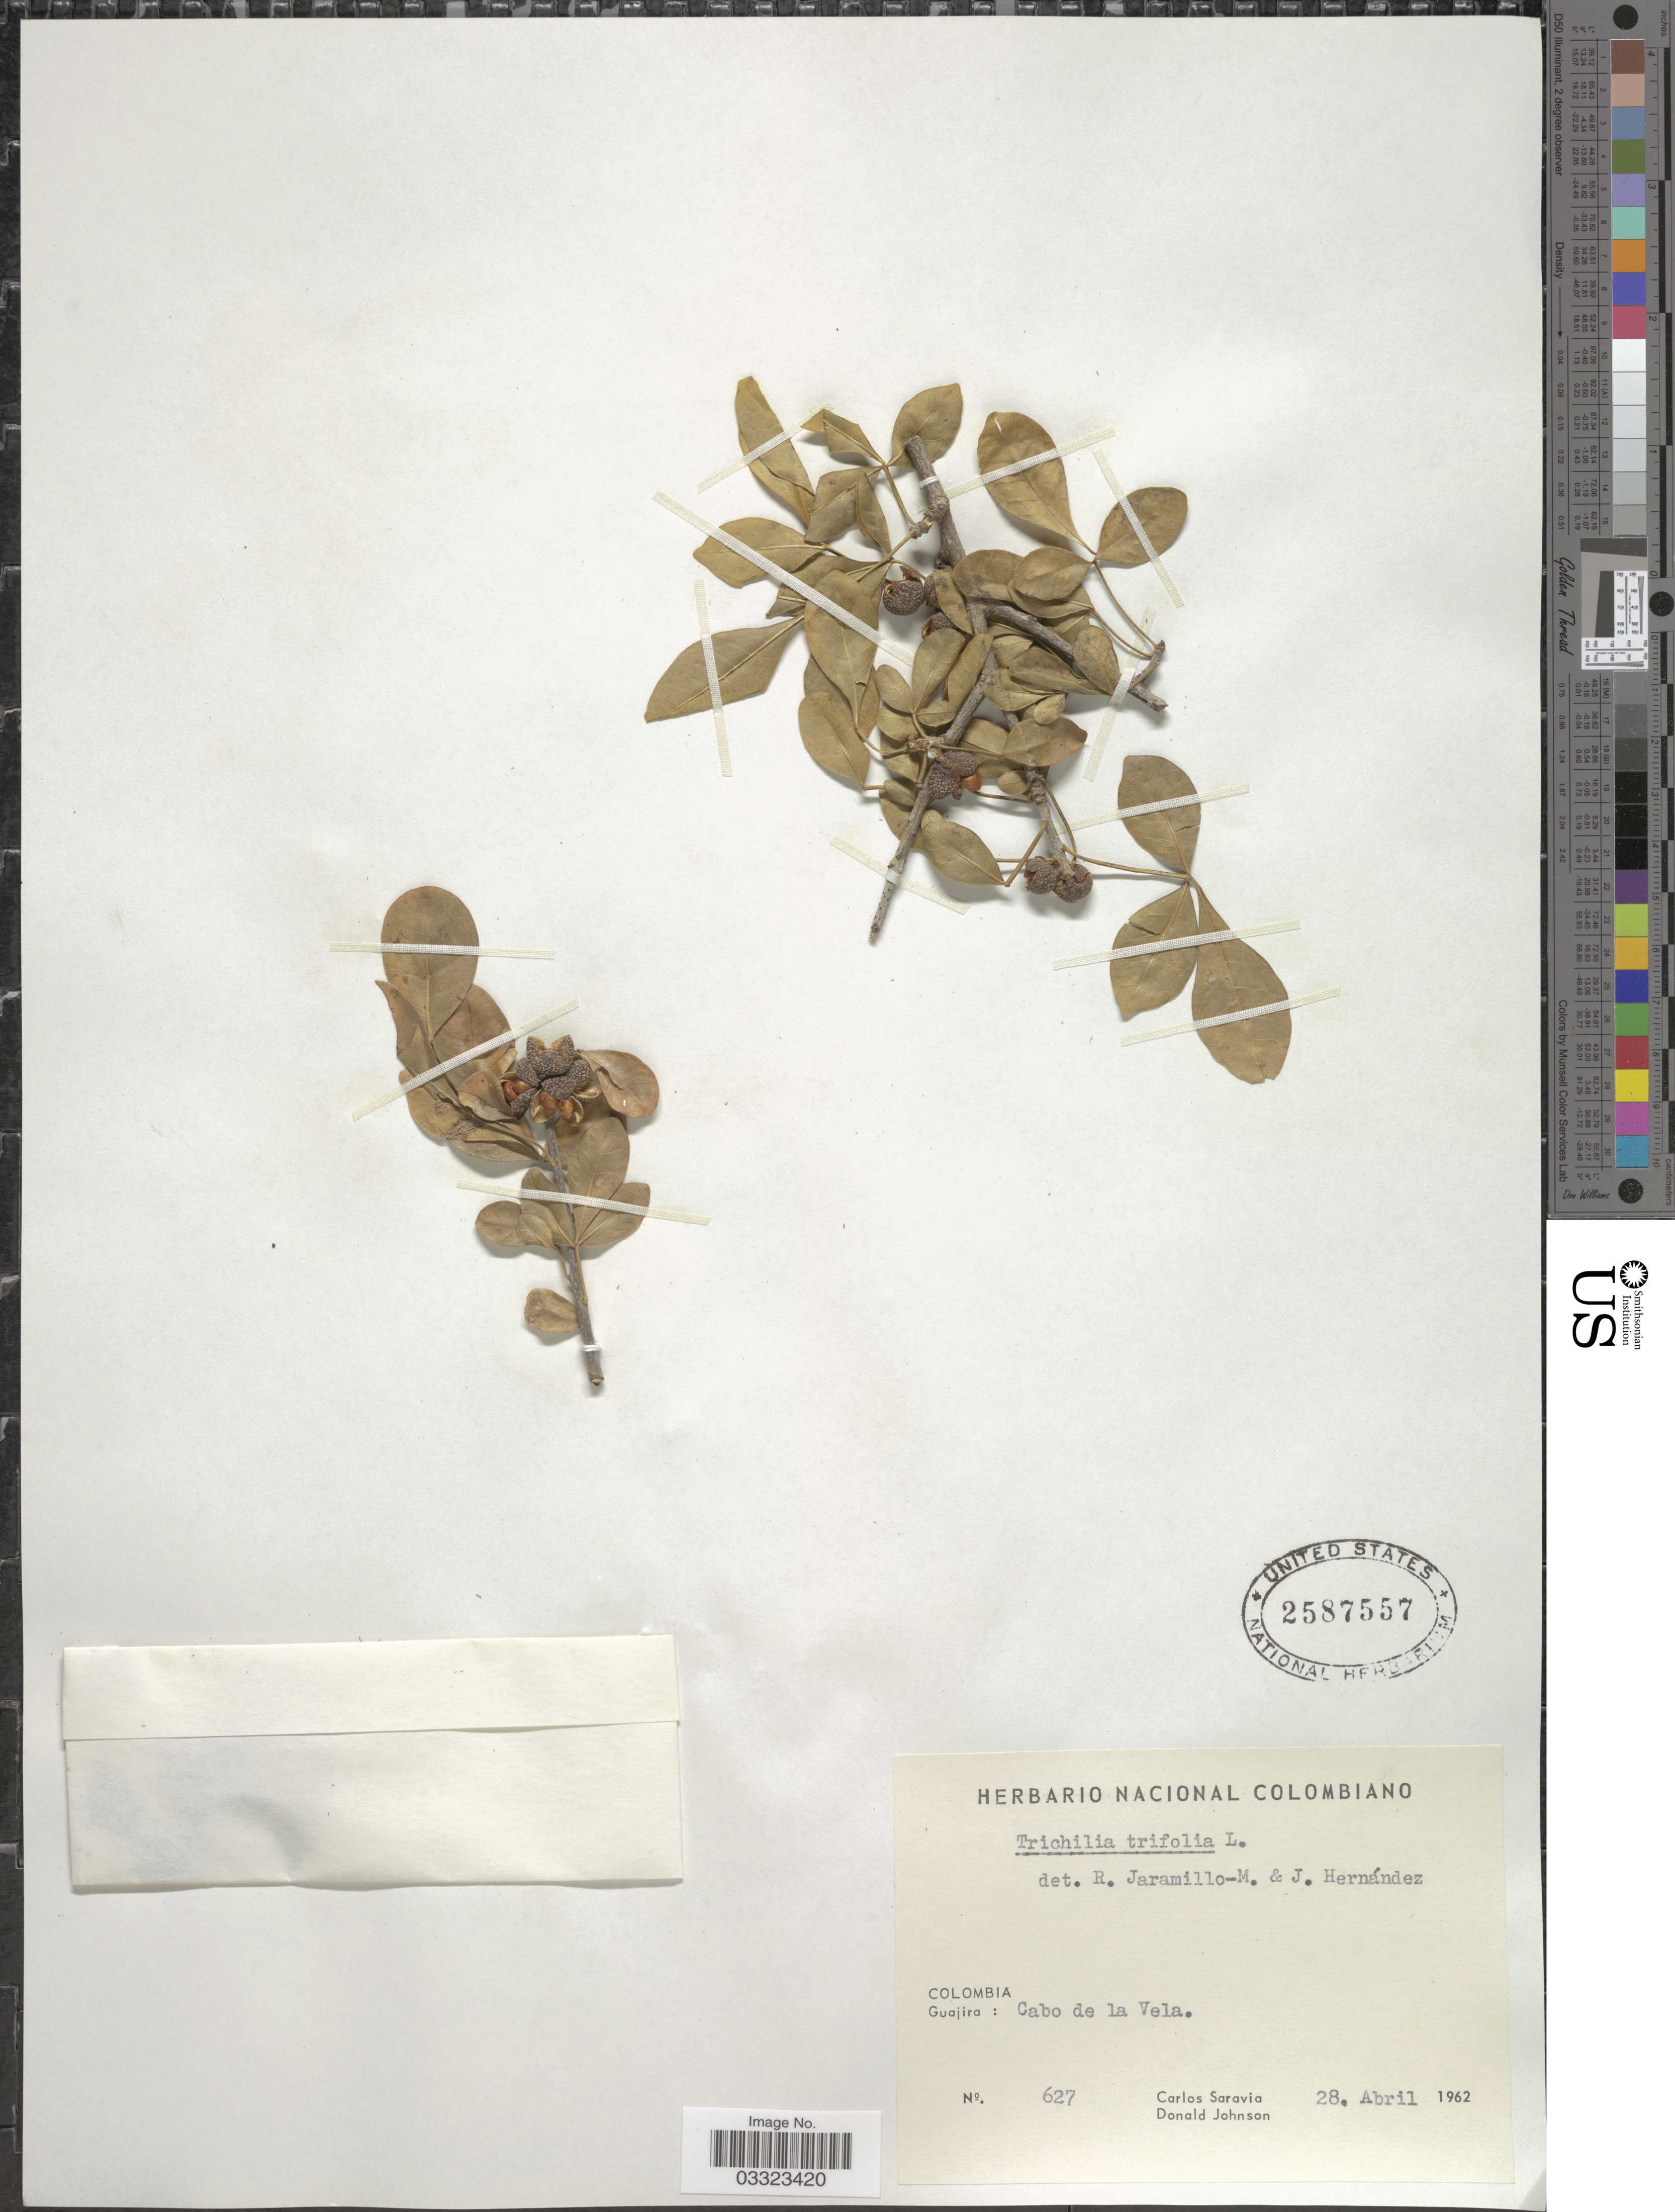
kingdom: Plantae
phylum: Tracheophyta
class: Magnoliopsida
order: Sapindales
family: Meliaceae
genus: Trichilia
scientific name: Trichilia trifolia subsp. trifolia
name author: L.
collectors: C. Saravia & D. Johnson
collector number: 627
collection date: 1962-04-28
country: Colombia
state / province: La Guajira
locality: Cabo de la Vela.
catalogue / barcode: US 2587557